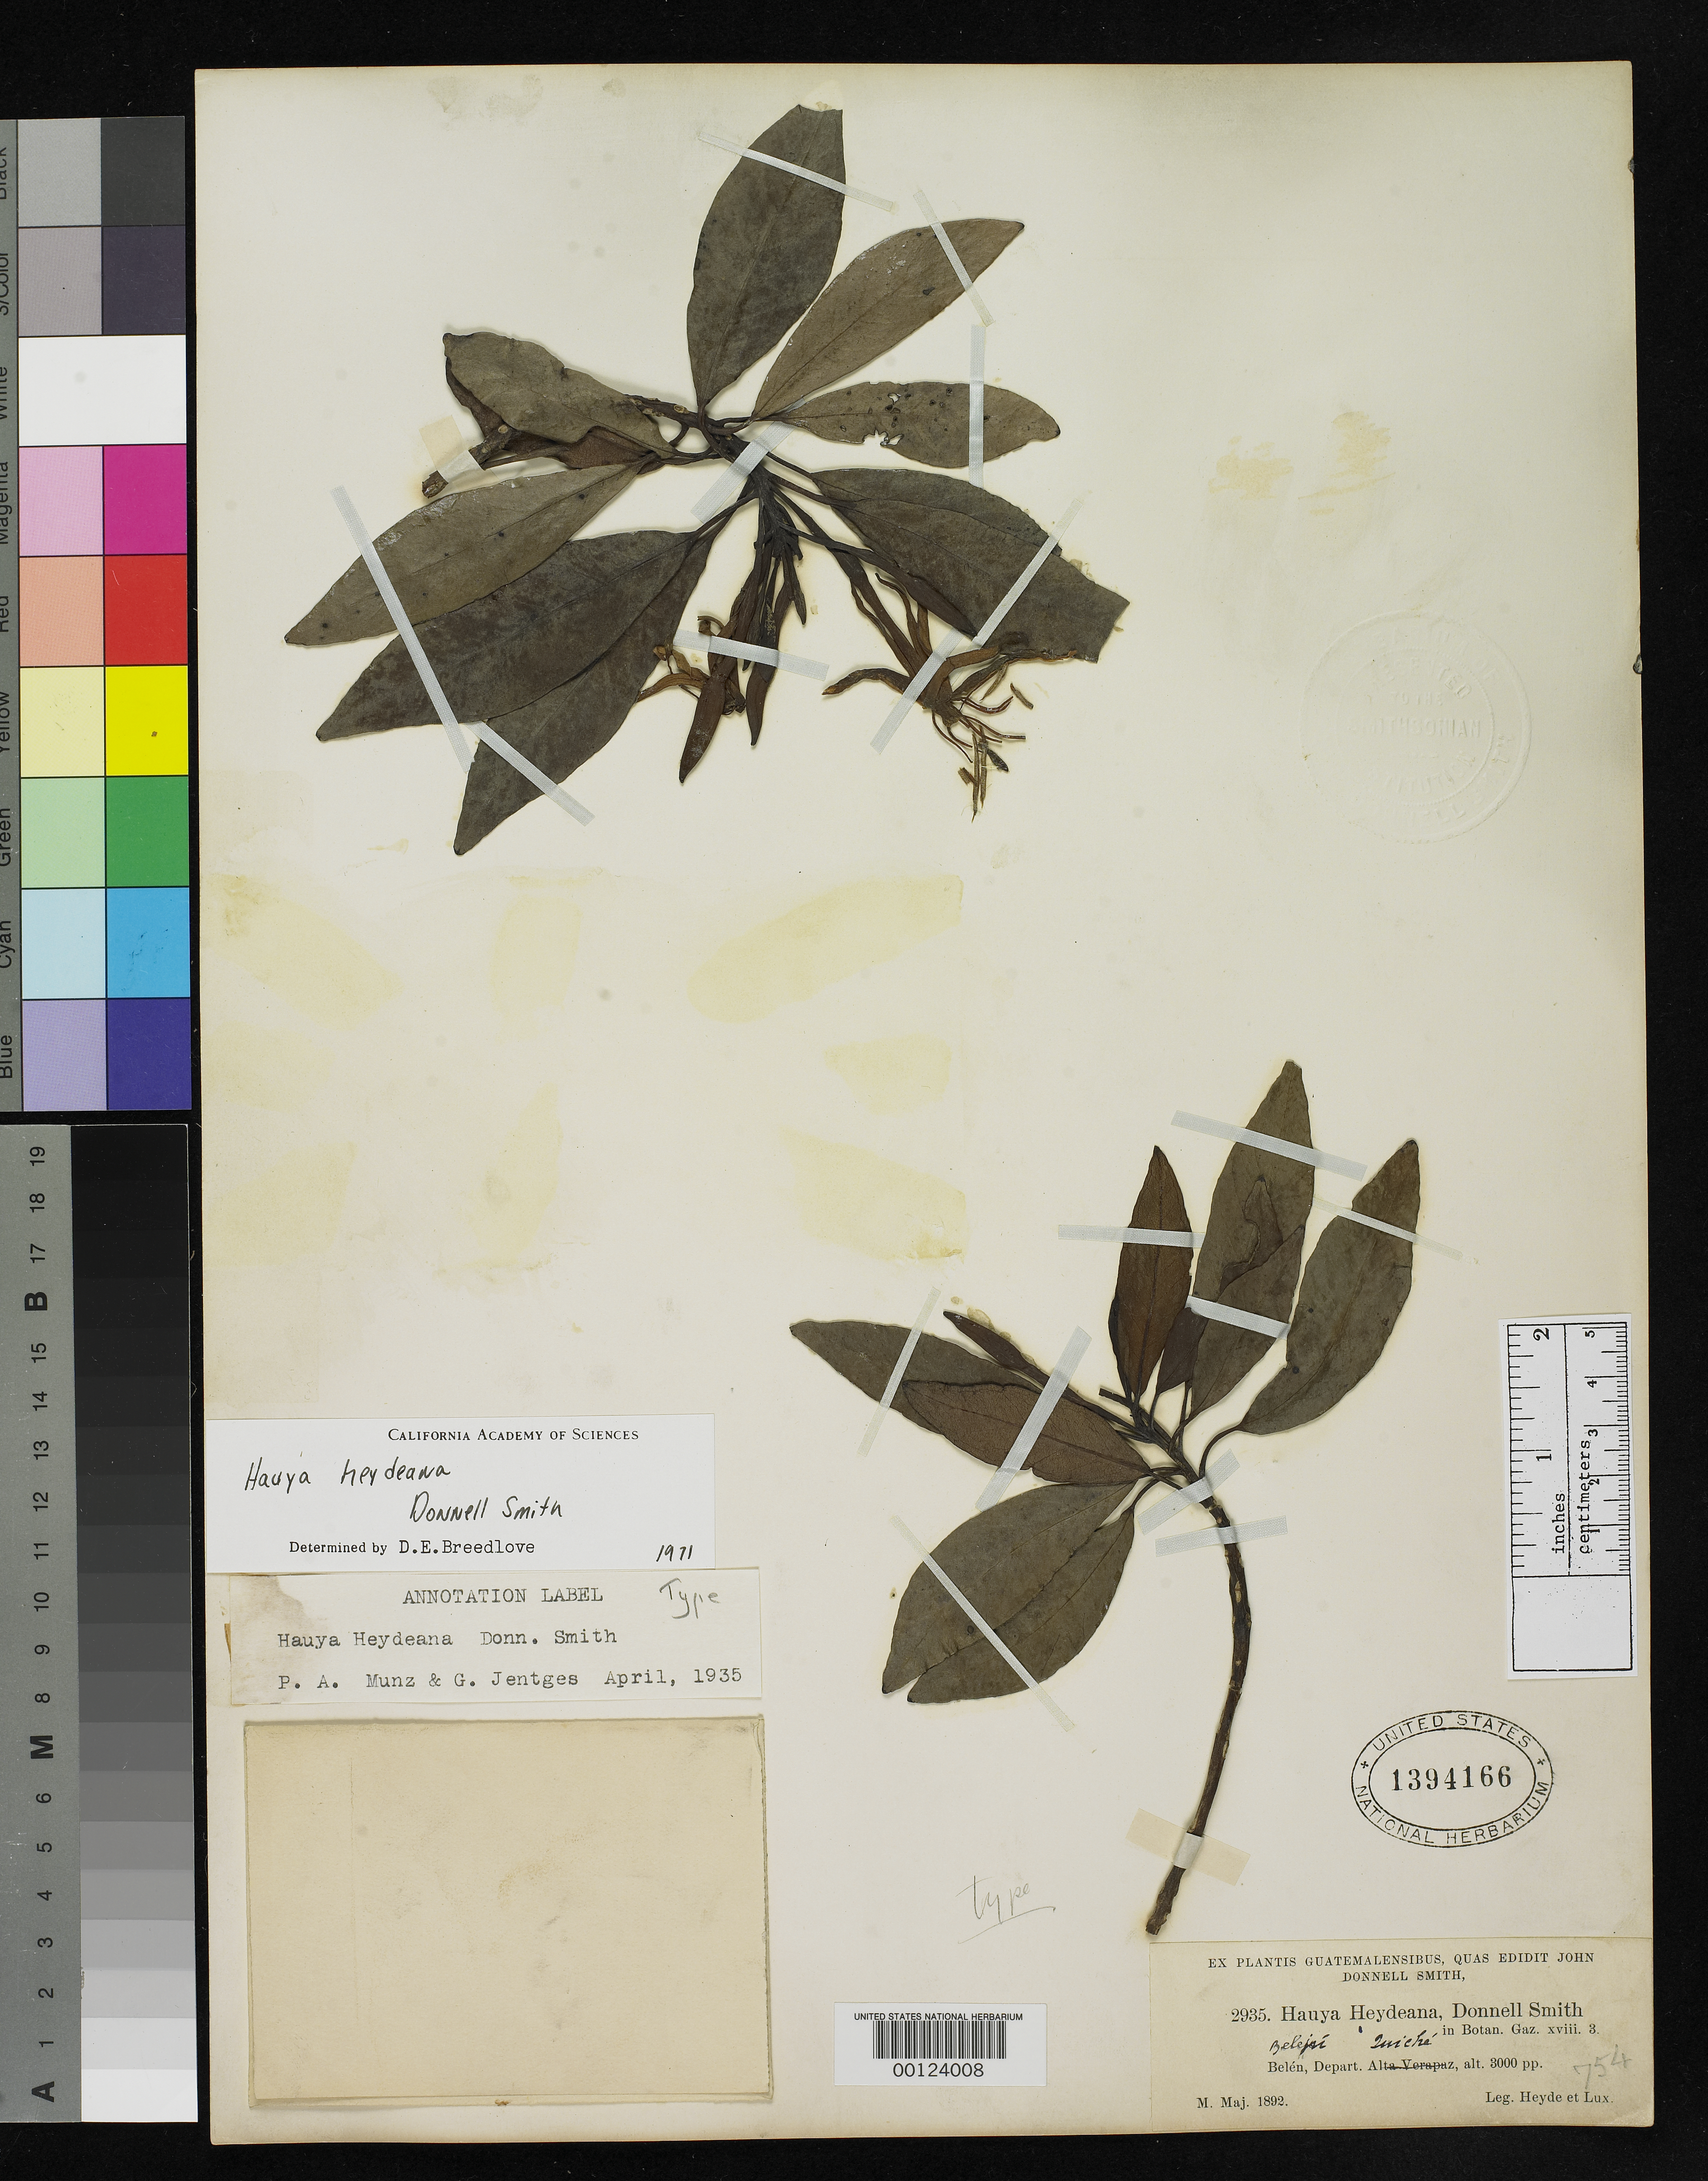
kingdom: Plantae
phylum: Tracheophyta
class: Magnoliopsida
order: Myrtales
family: Onagraceae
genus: Hauya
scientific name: Hauya heydeana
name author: Donn. Sm.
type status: Type Collection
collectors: E. T. Heyde & E. Lux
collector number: J.D.S. 2935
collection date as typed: May 1892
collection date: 1892-05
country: Guatemala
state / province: Alta Verapaz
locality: Belen.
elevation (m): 1524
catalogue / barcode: US 1394166